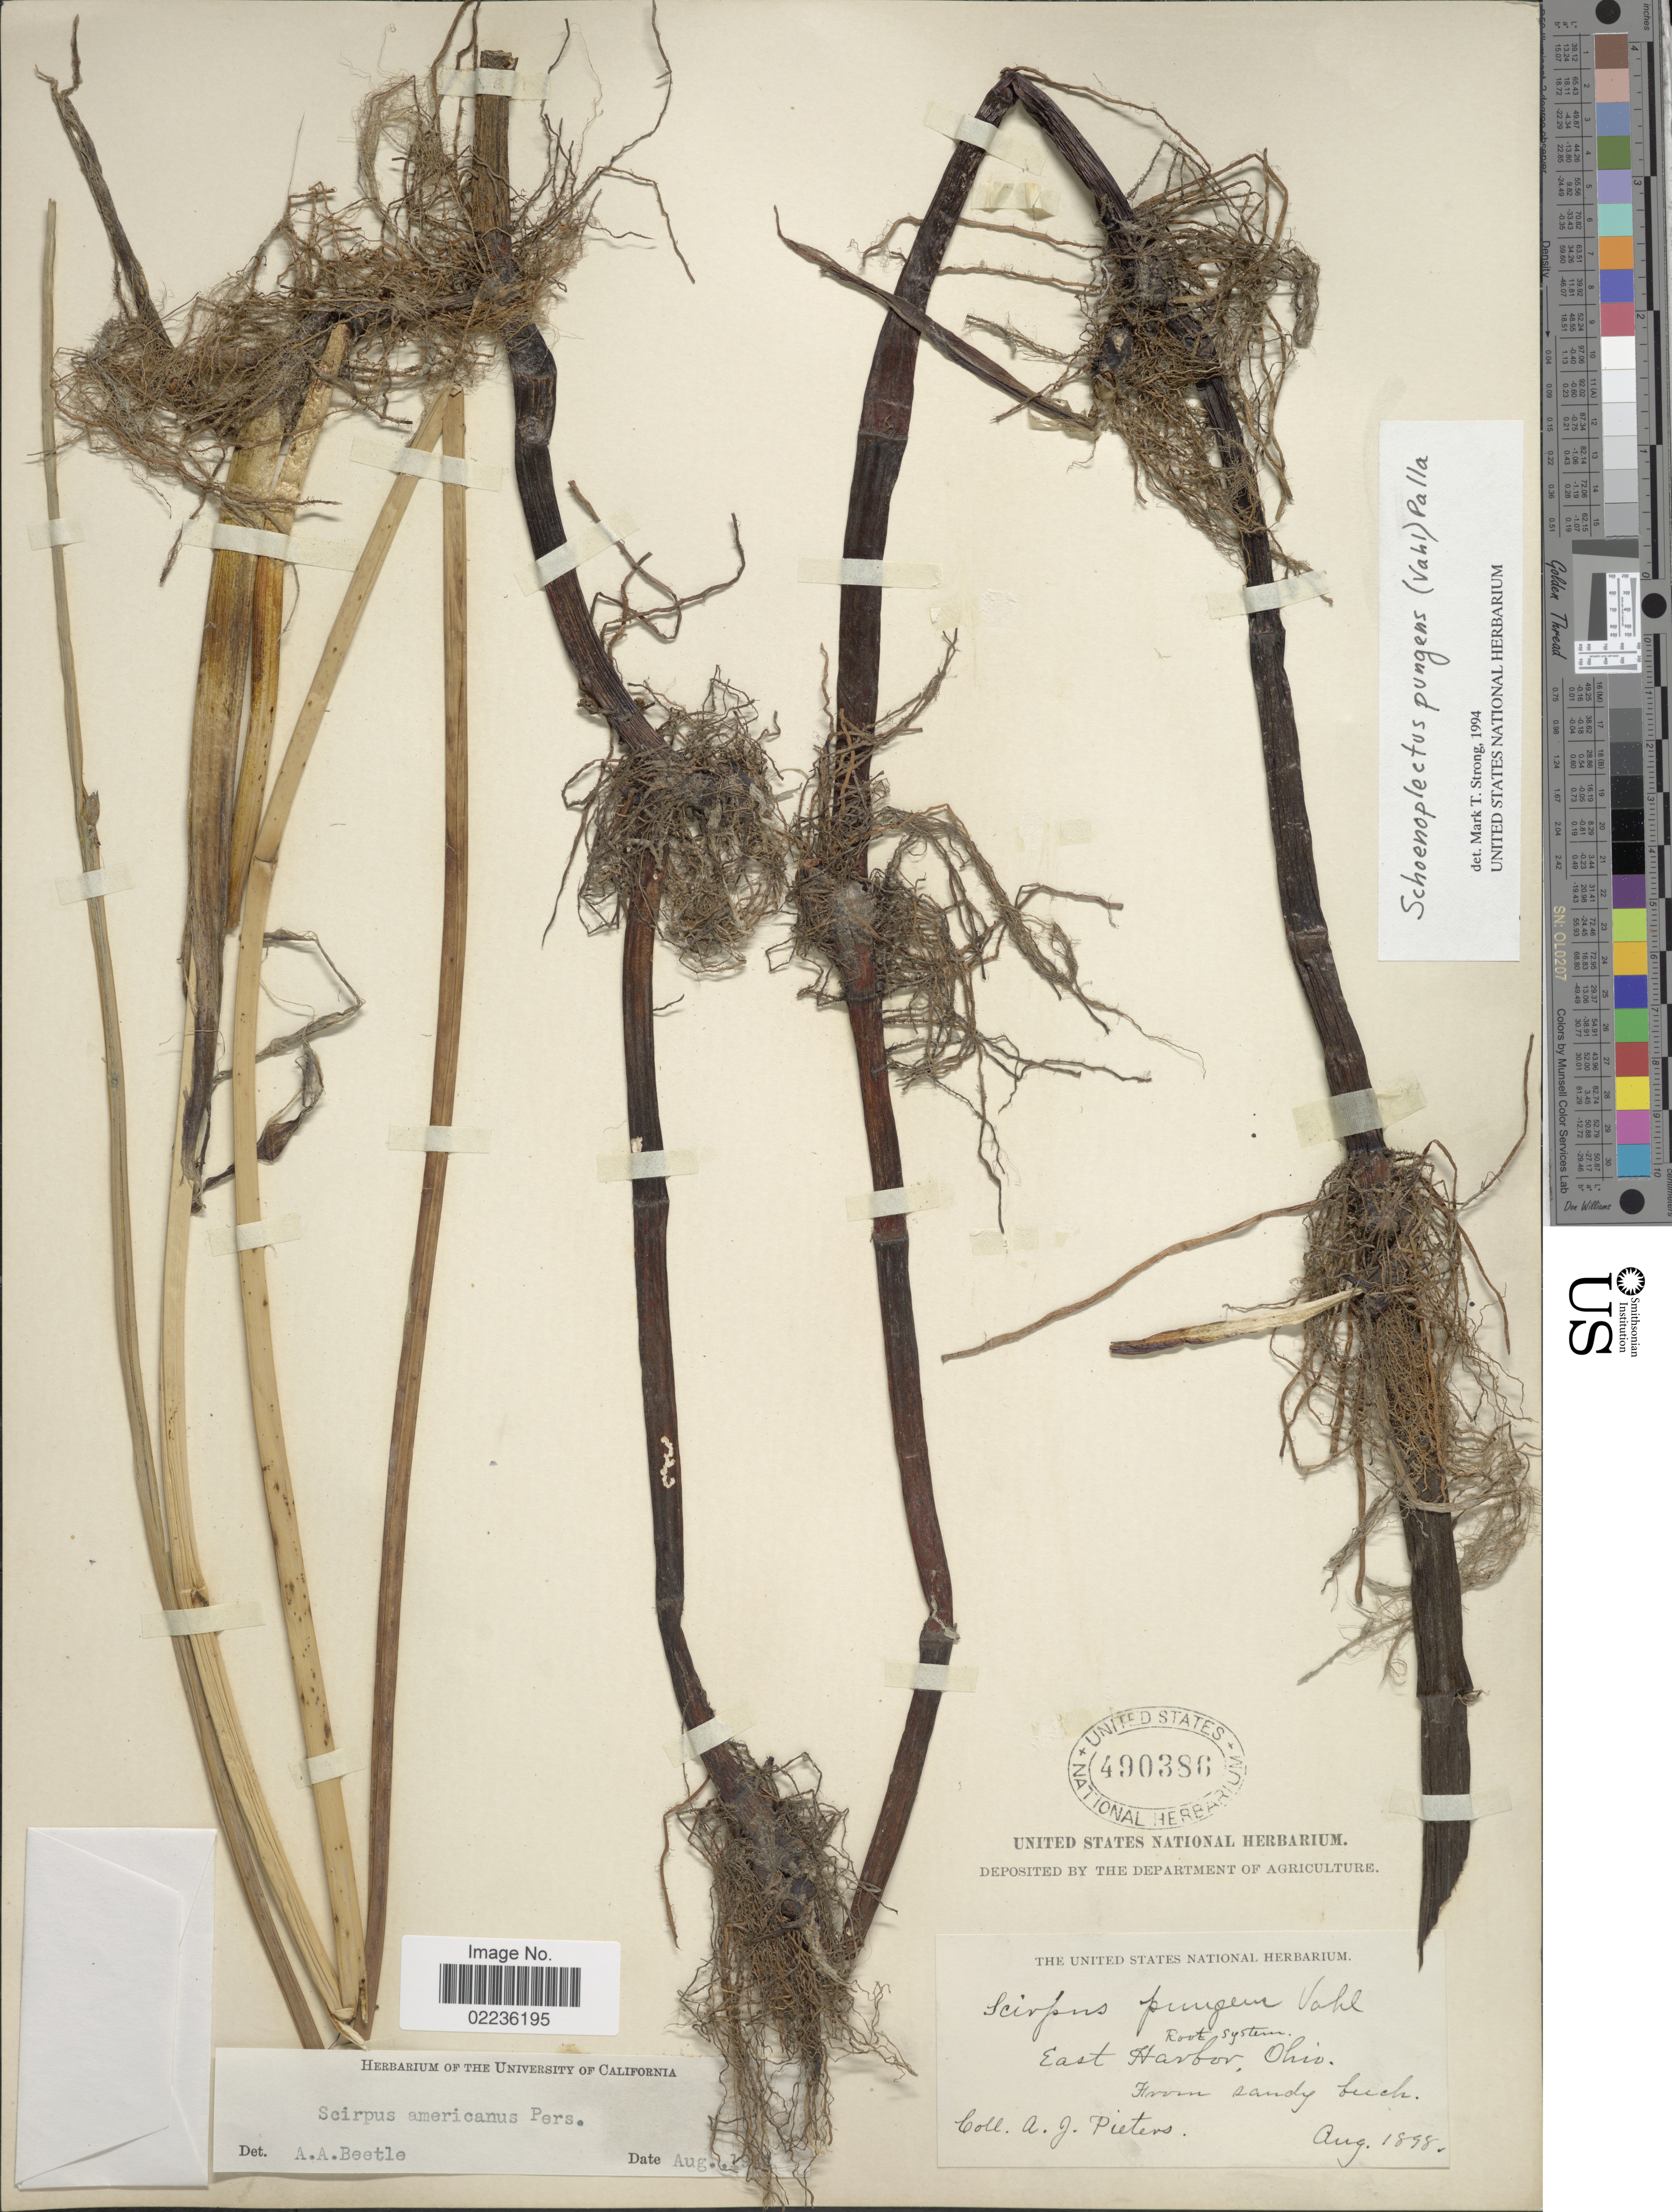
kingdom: Plantae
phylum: Tracheophyta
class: Liliopsida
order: Poales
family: Cyperaceae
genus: Schoenoplectus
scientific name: Schoenoplectus pungens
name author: (Vahl) Palla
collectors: A. Pieters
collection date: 1898-08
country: United States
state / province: Ohio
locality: Root System. East Harbor.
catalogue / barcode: US 490386